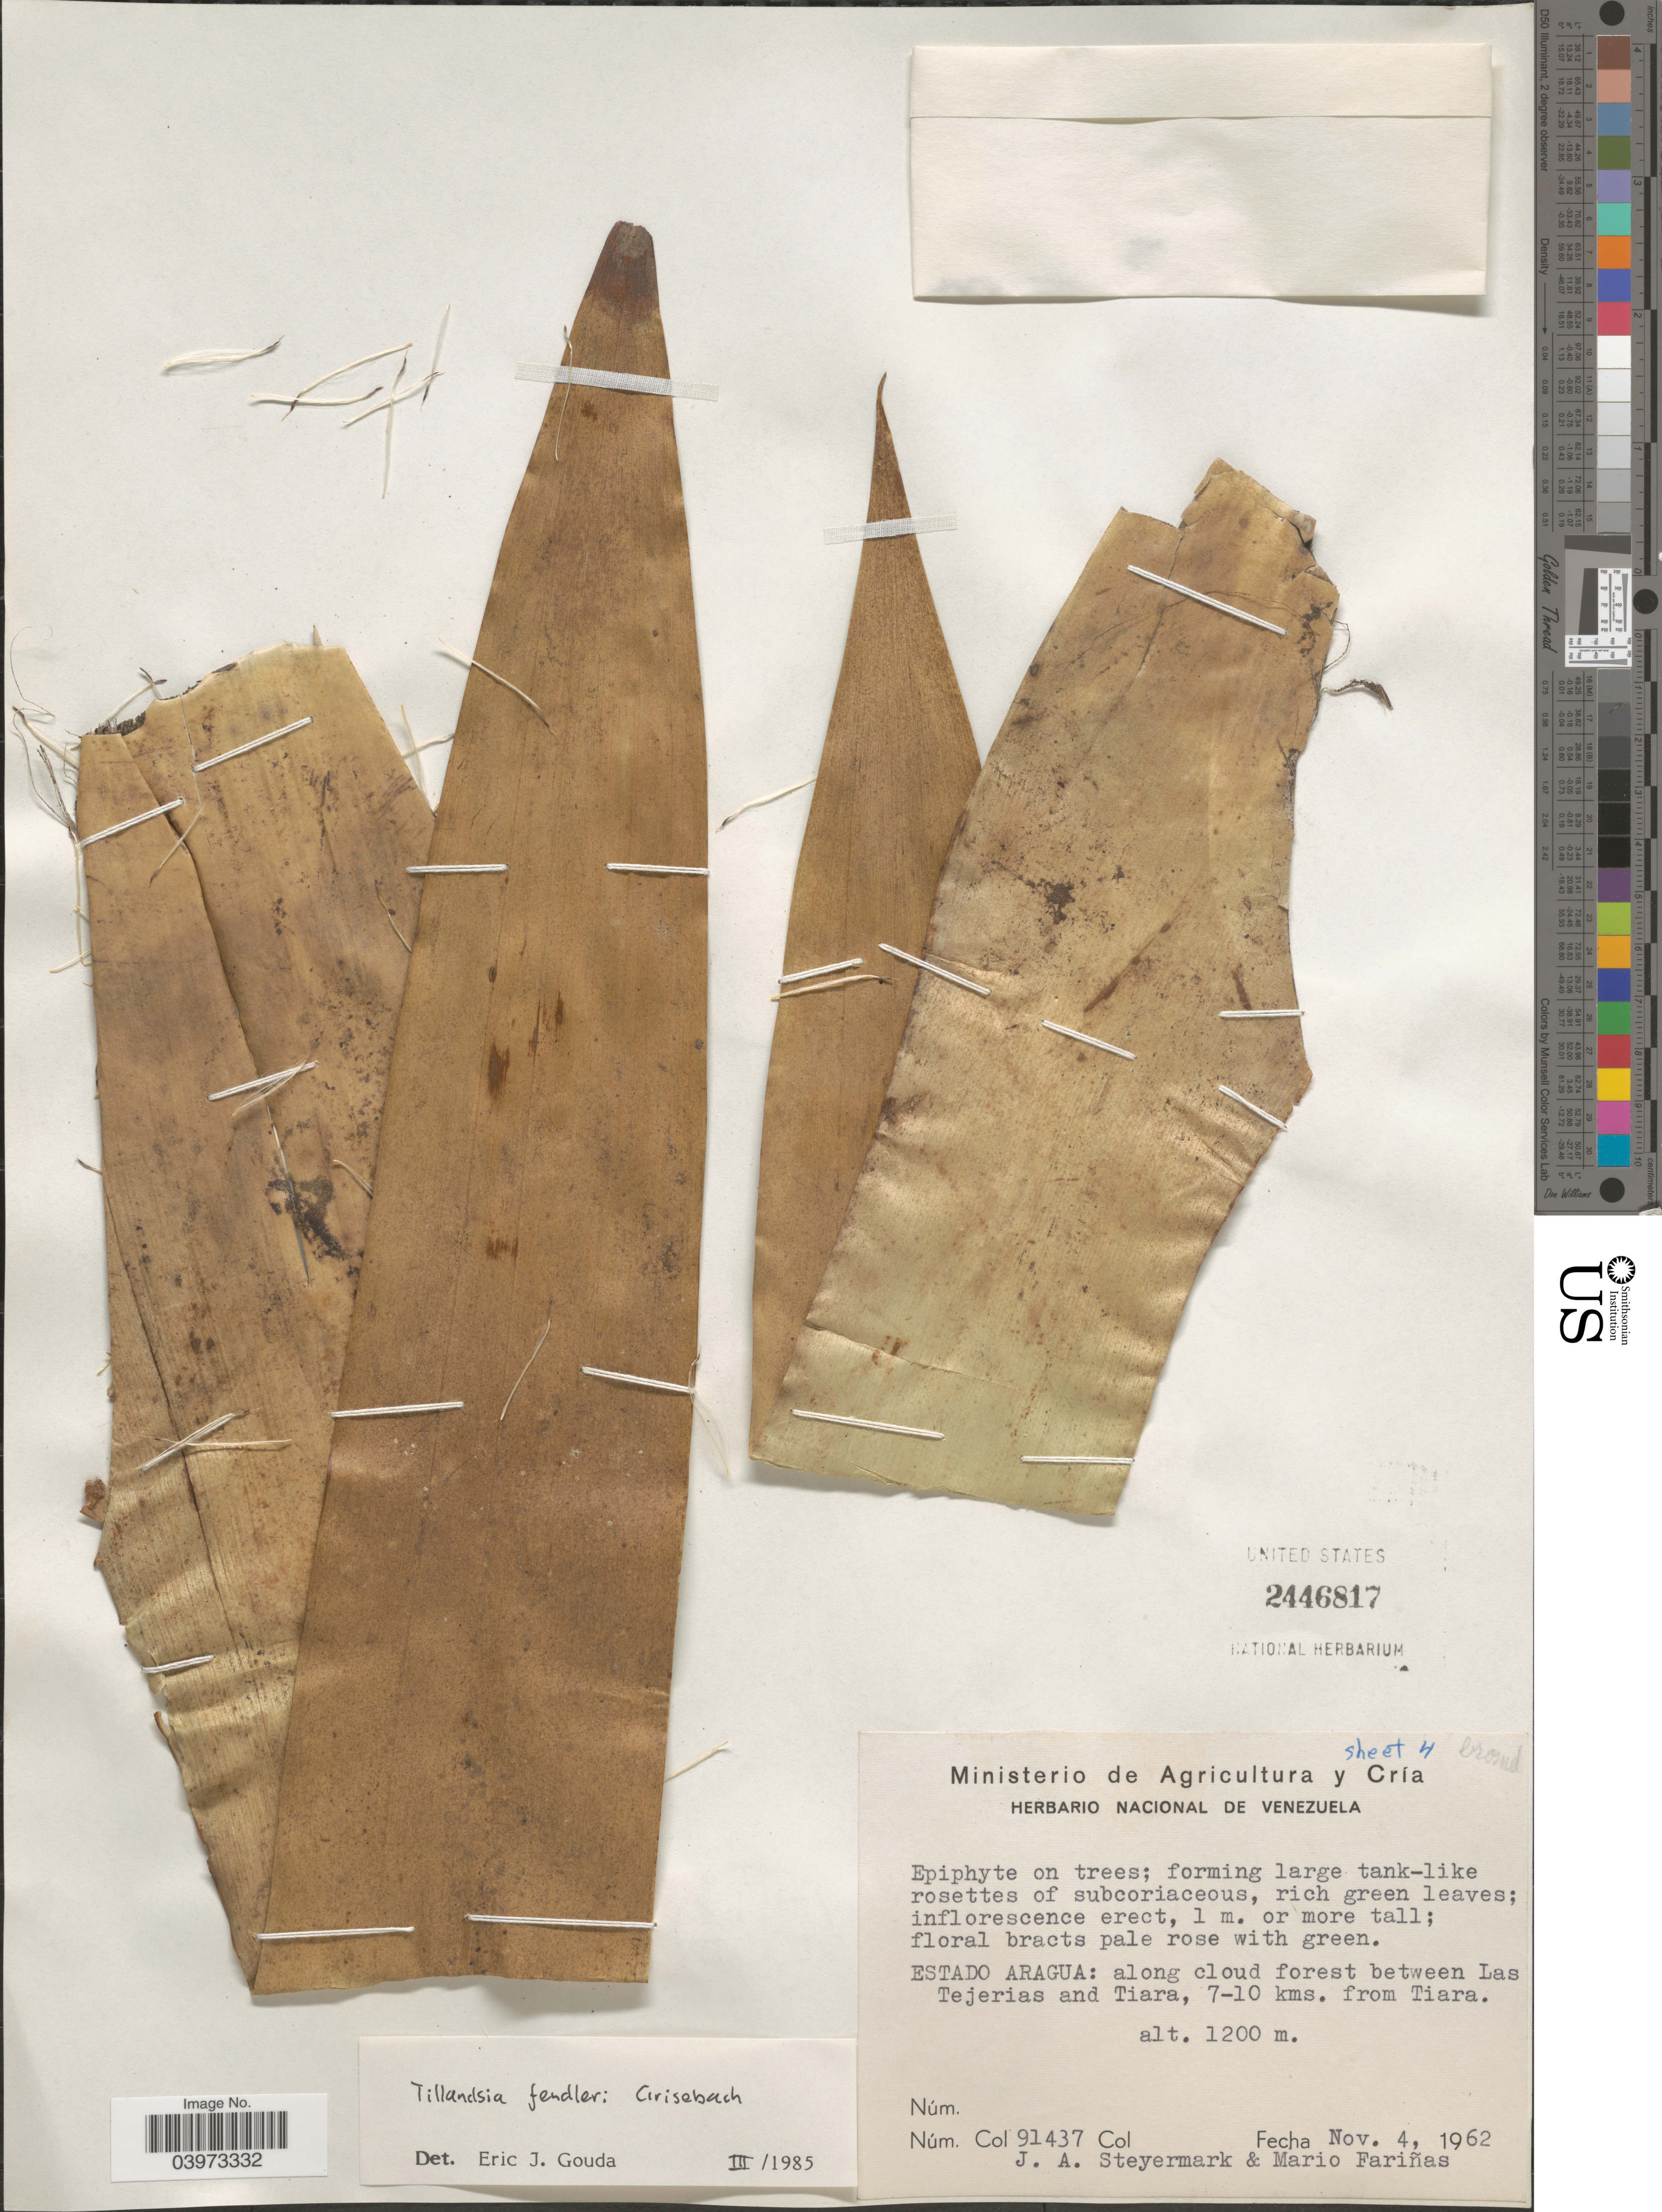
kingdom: Plantae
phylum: Tracheophyta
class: Liliopsida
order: Poales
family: Bromeliaceae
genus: Tillandsia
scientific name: Tillandsia fendleri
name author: Griseb.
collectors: J. Steyermark & M. Fariñas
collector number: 91437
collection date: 1962-11-04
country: Venezuela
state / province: Aragua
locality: Along cloud forest between Las Tejerias and Tiara, 7-10 kms. from Tiara.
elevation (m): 1200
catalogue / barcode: US 2446817